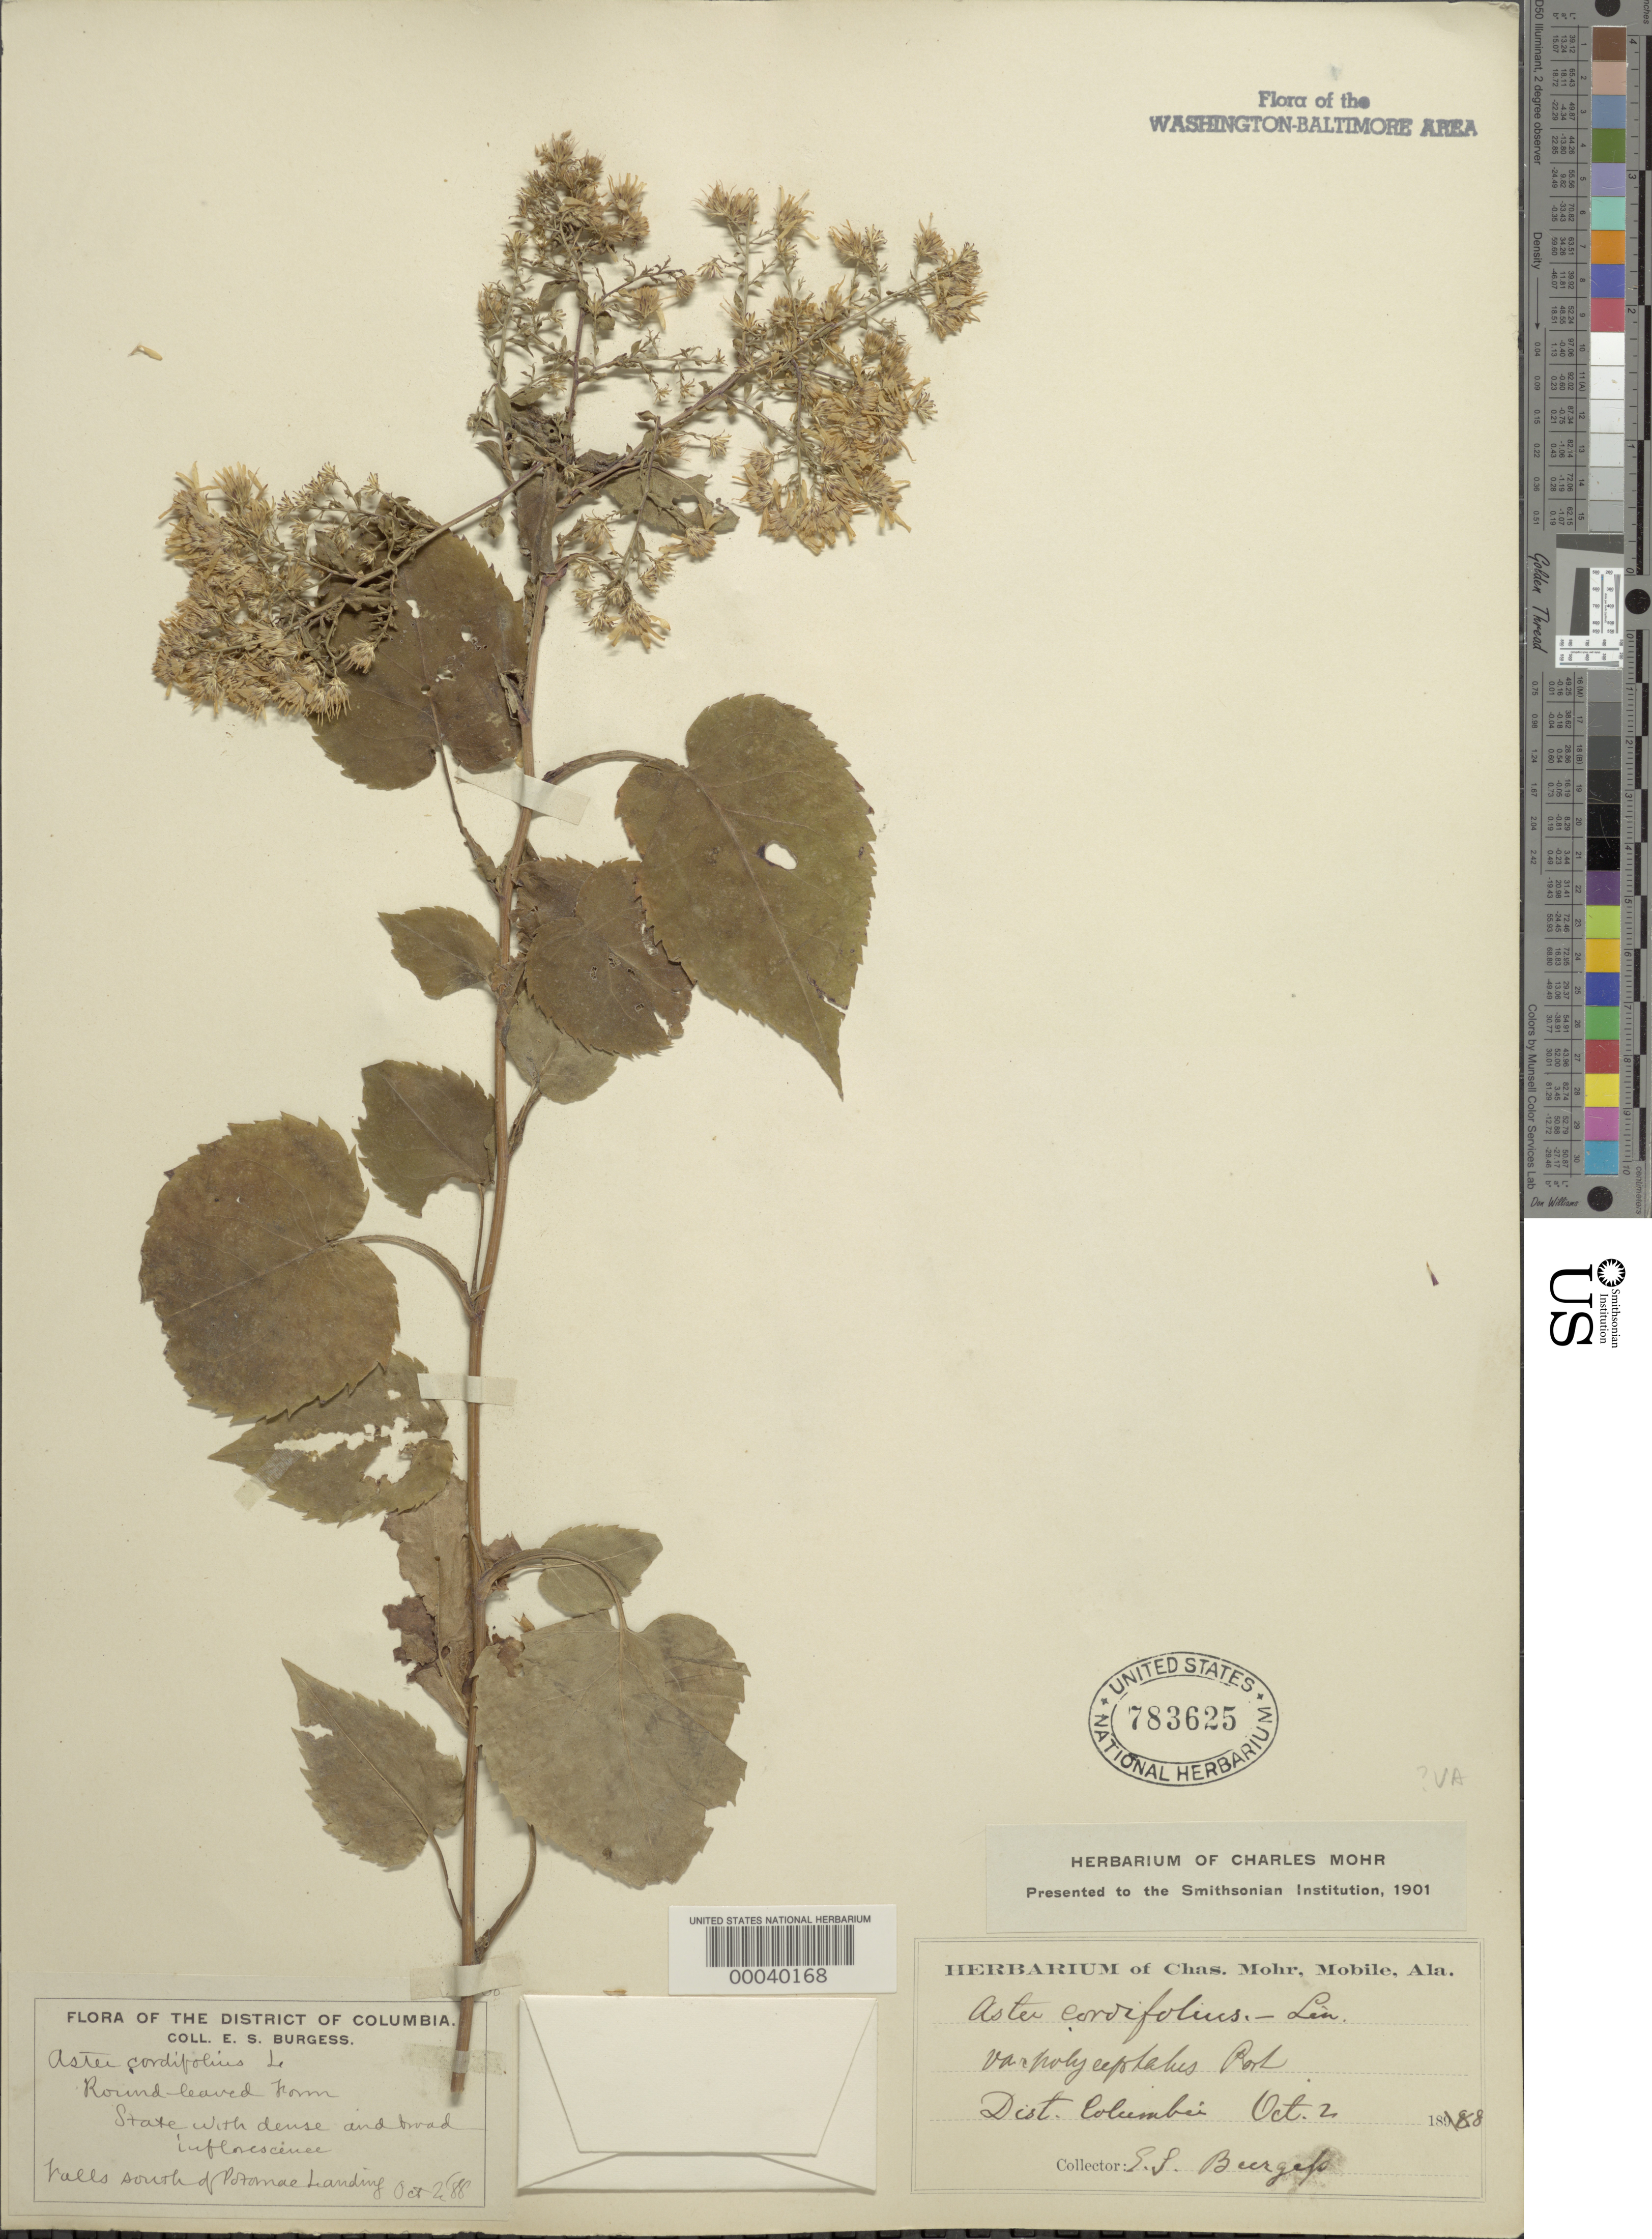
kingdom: Plantae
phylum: Tracheophyta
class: Magnoliopsida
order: Asterales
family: Asteraceae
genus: Symphyotrichum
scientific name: Symphyotrichum cordifolium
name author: (L.) G.L. Nesom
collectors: E. Burgess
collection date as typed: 02 Oct 1888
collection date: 1888-10-02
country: United States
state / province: District of Columbia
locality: South of Potomac Landing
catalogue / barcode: US 783625